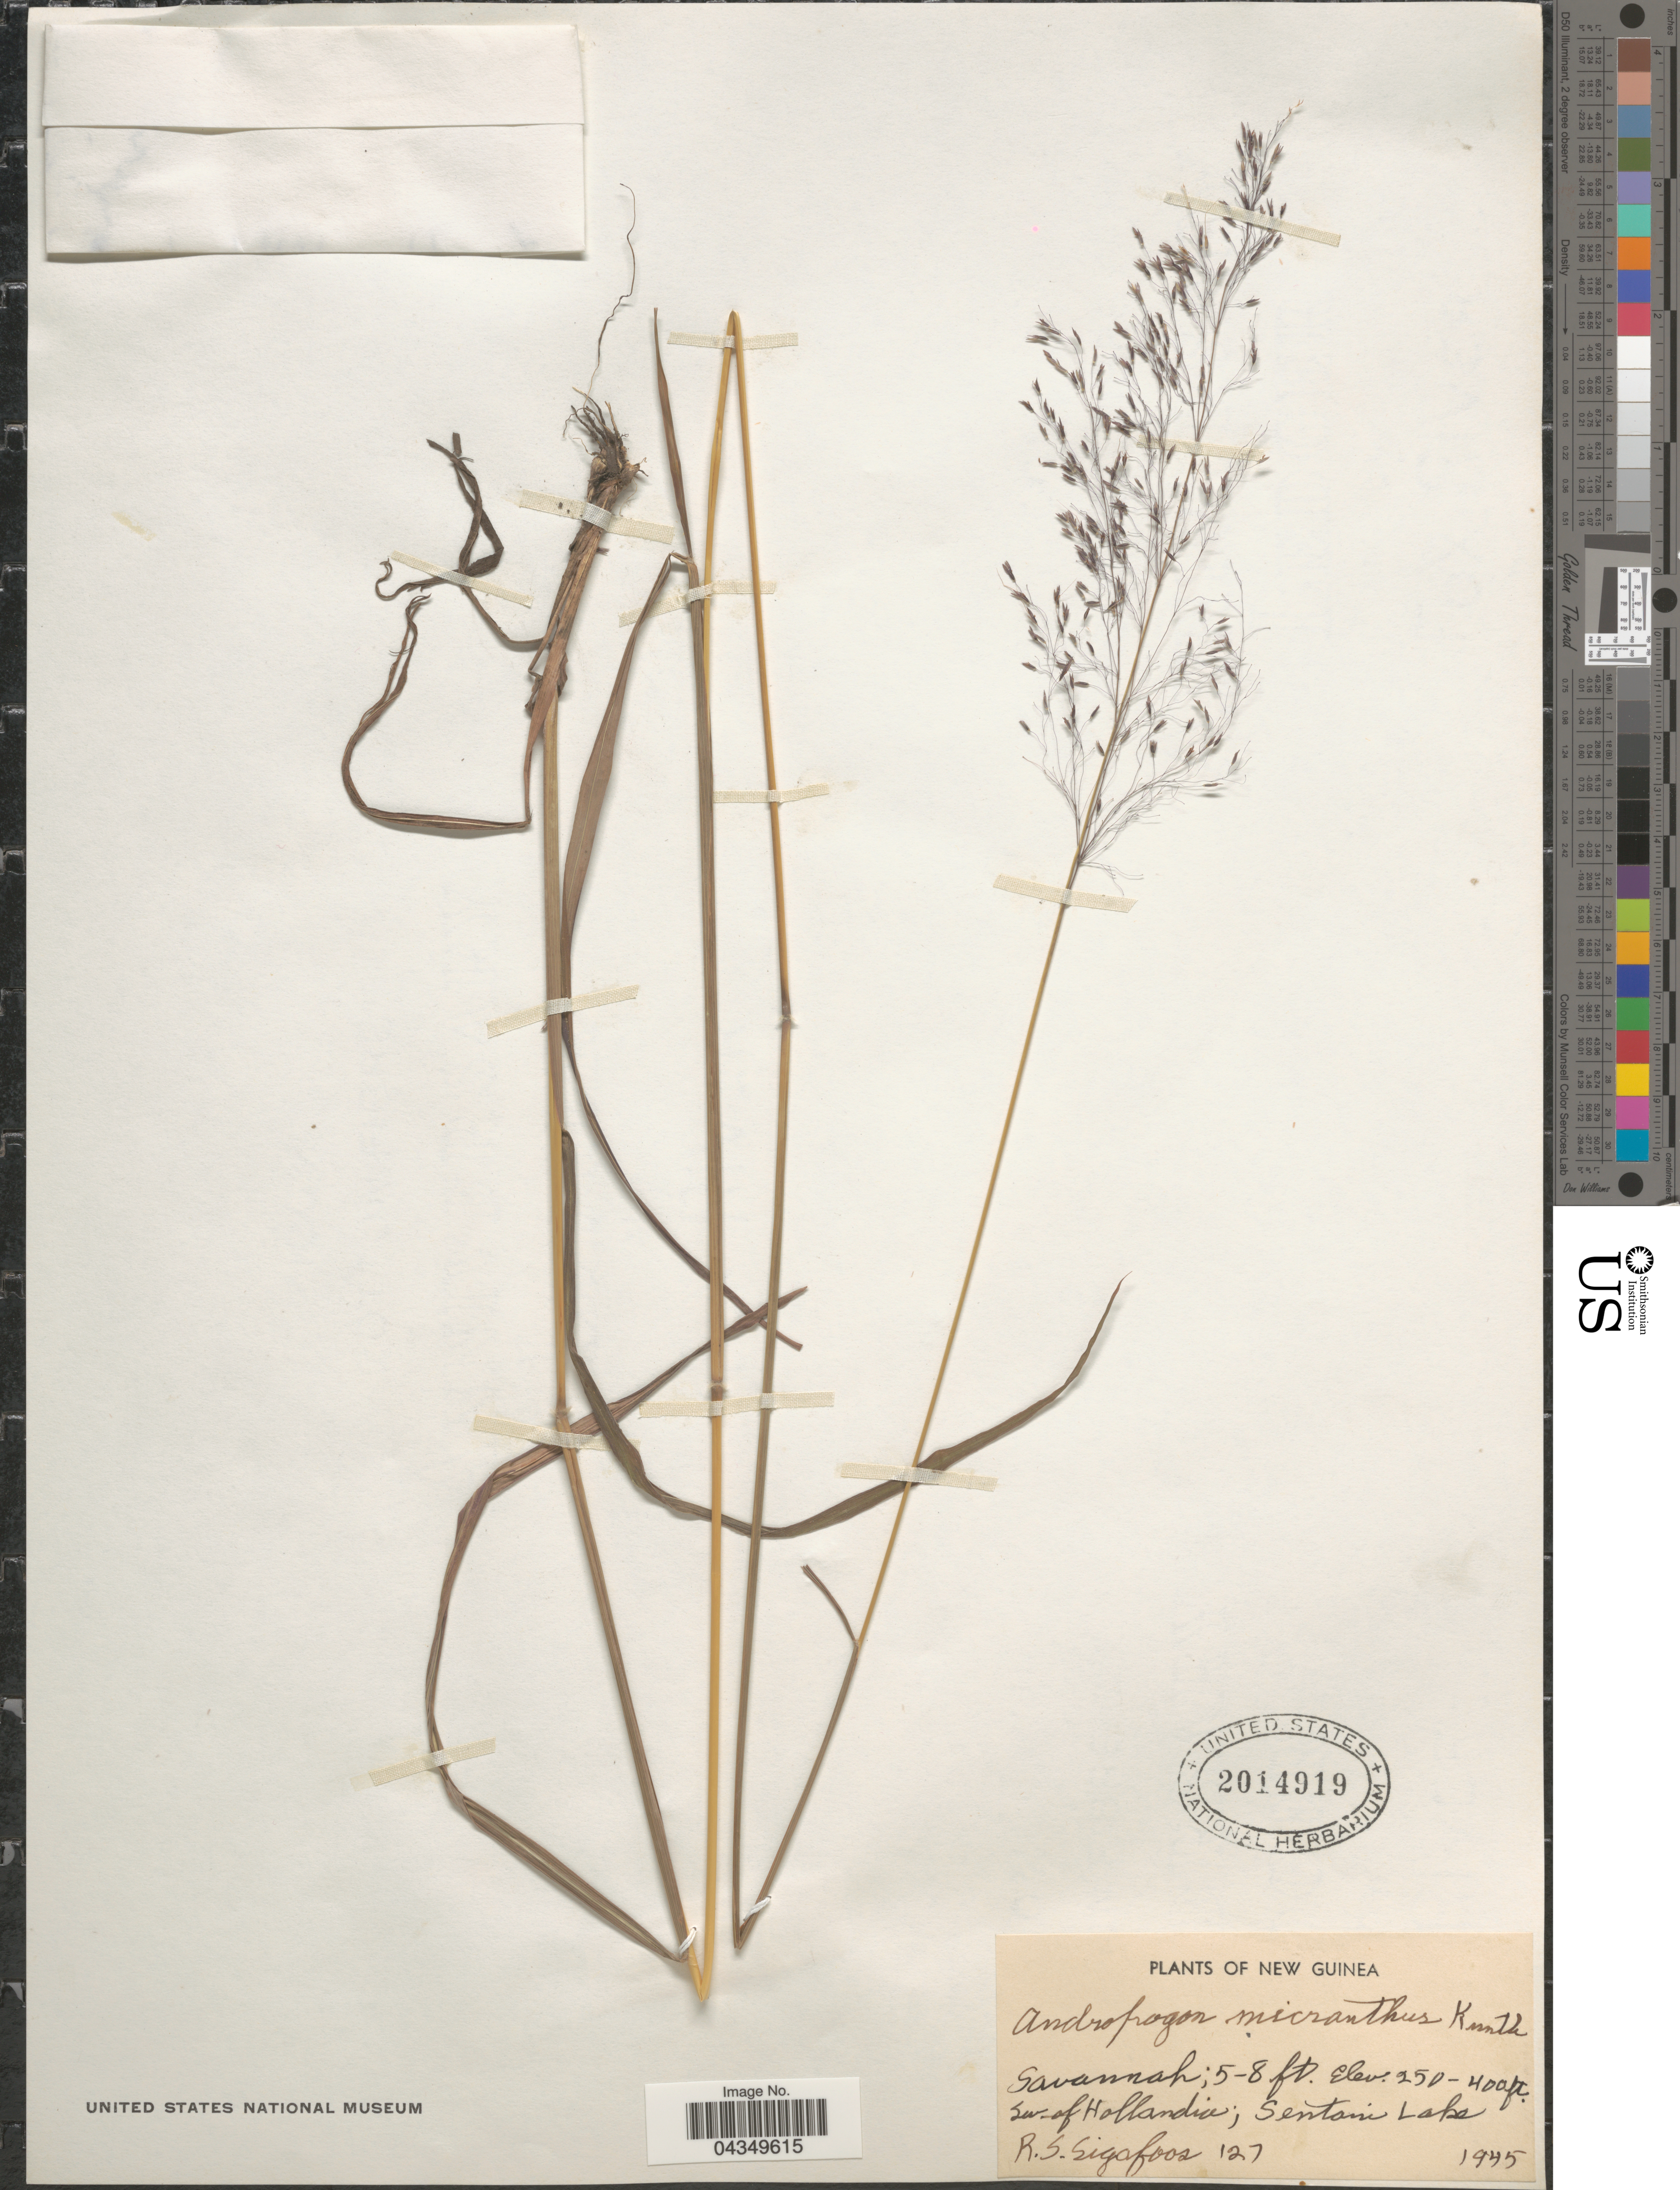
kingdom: Plantae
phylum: Tracheophyta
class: Liliopsida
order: Poales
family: Poaceae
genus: Capillipedium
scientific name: Capillipedium parviflorum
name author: (R. Br.) Stapf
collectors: R. Sigafoos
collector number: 127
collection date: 1945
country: Indonesia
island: New Guinea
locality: New Guinea. SW of Hollandia; Sentani Lake.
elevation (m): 76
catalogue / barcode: US 2014919